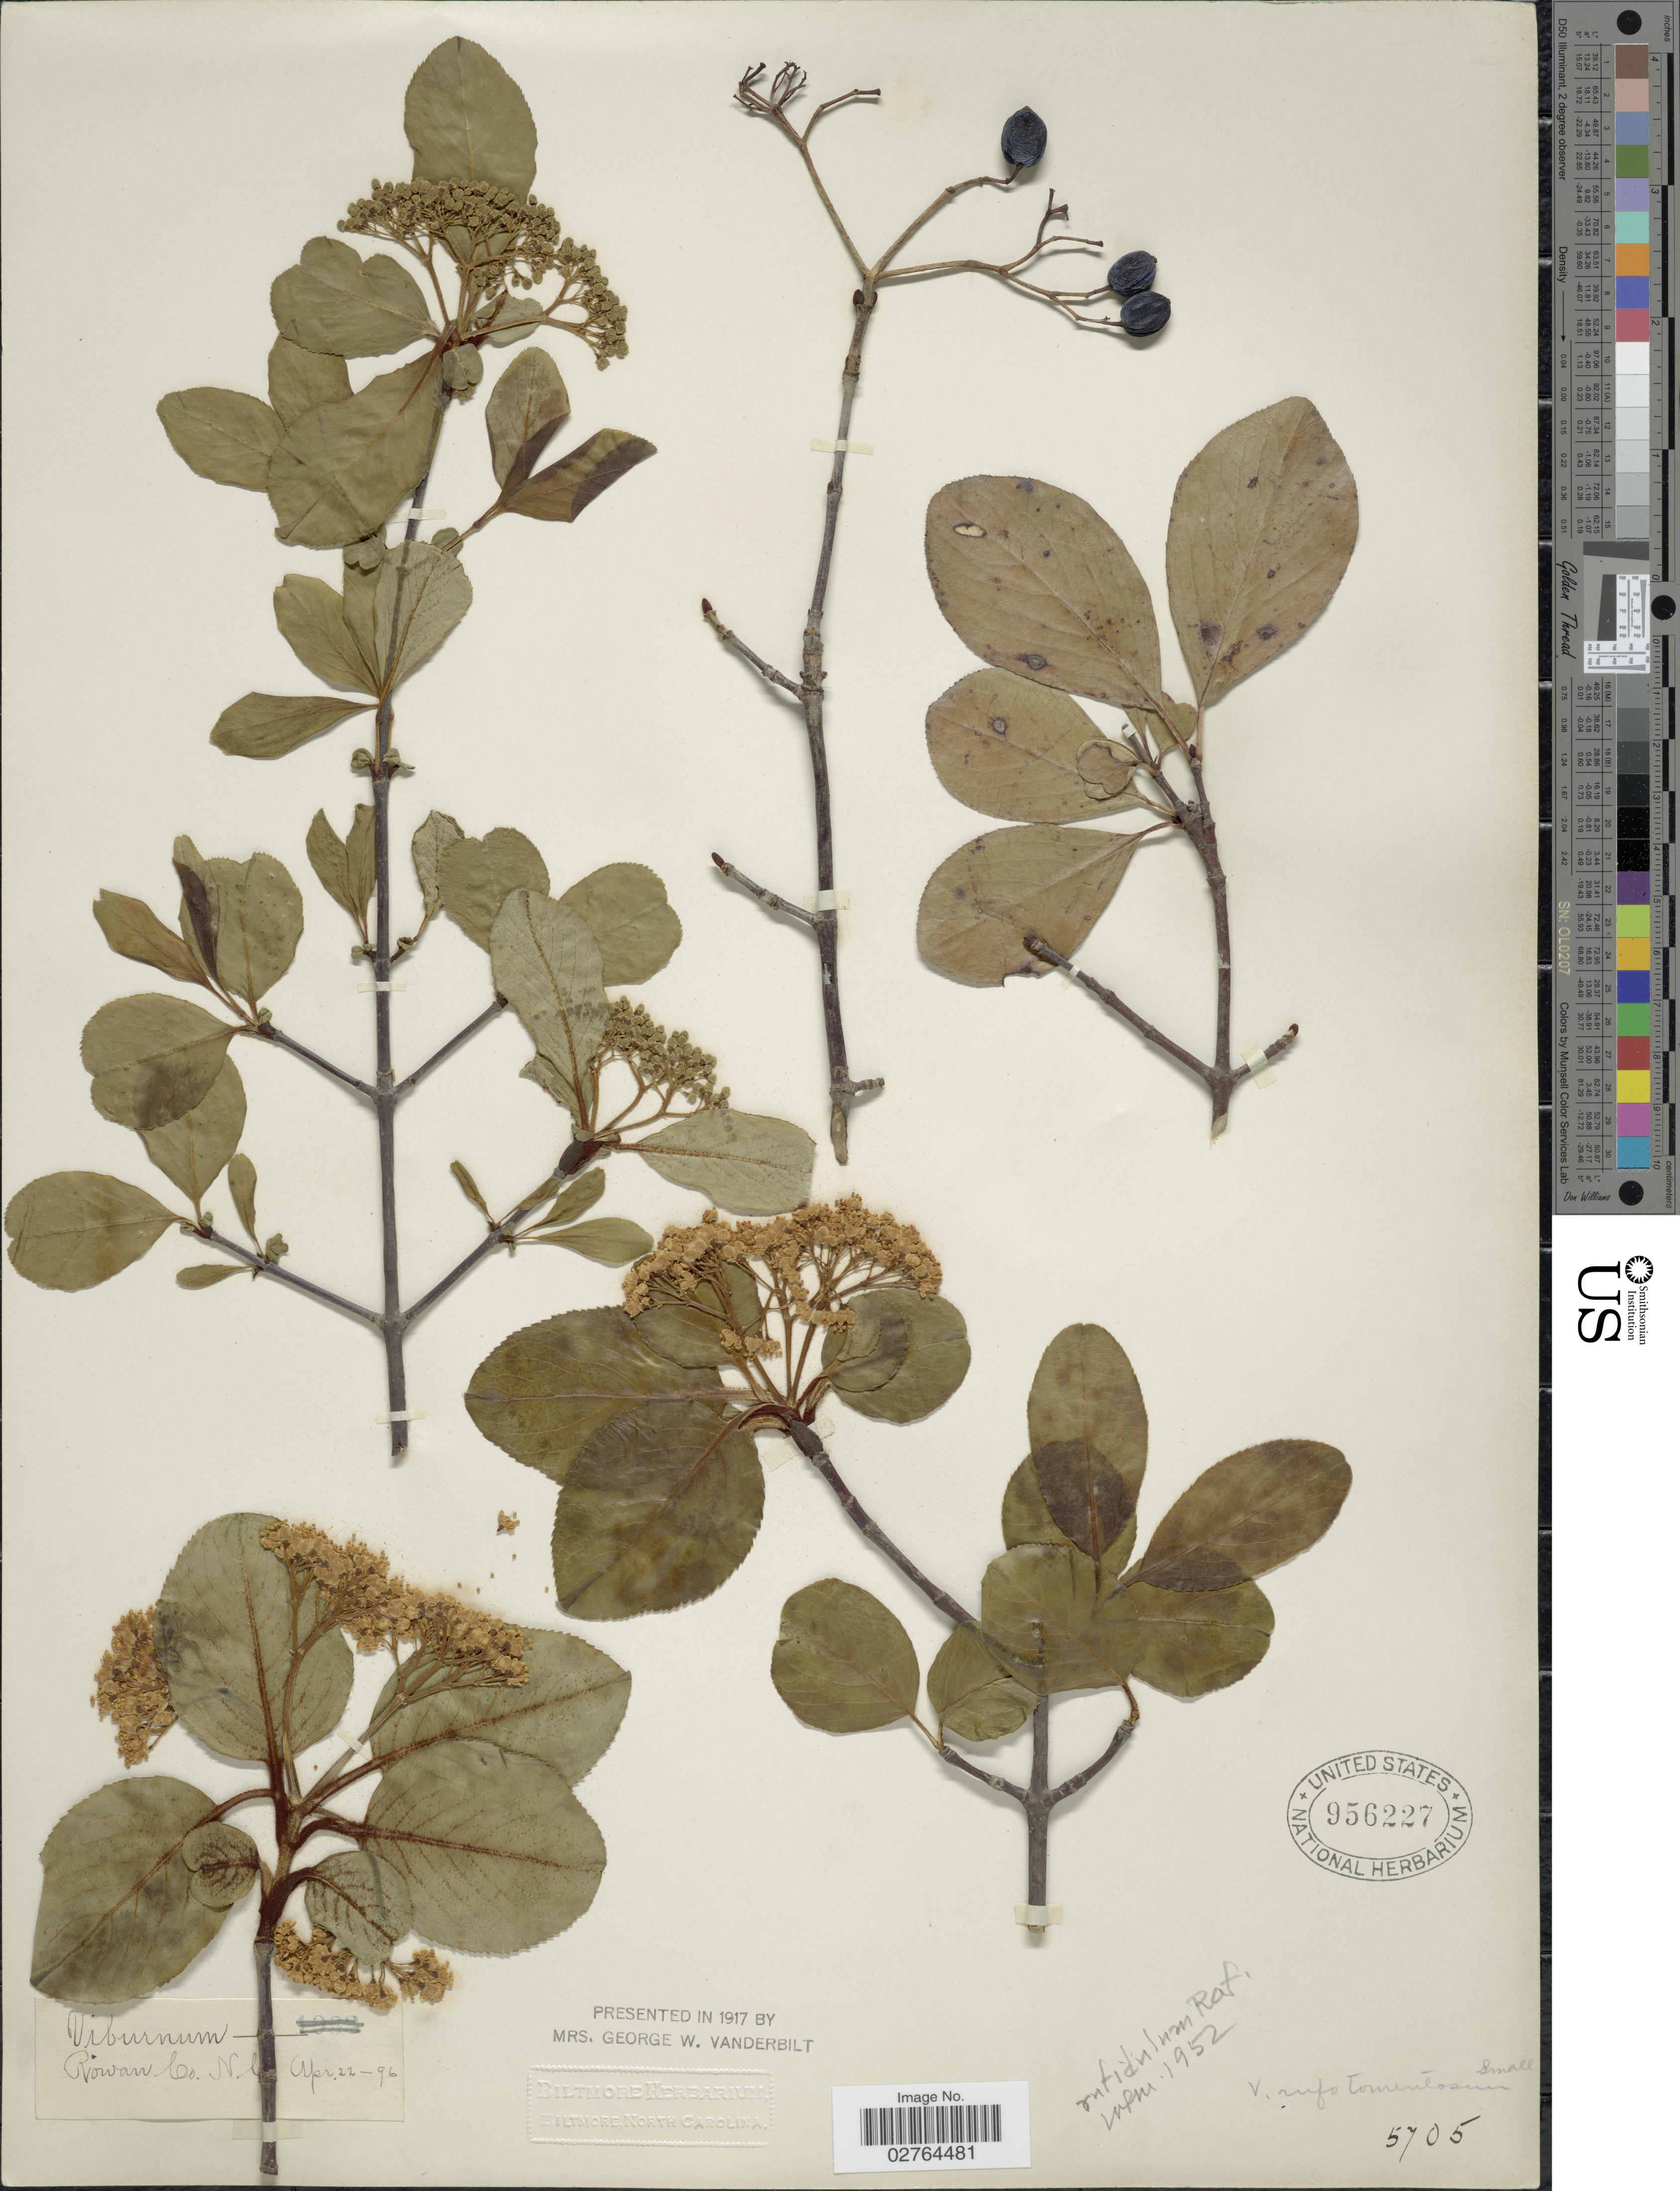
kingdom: Plantae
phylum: Tracheophyta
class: Magnoliopsida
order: Dipsacales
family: Viburnaceae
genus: Viburnum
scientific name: Viburnum rufidulum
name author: Raf.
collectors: ex herb. Biltmore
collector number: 5705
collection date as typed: Transcribed d/m/y: 22/4/96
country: United States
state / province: North Carolina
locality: Rowan Co., N.C.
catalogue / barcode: US 956227